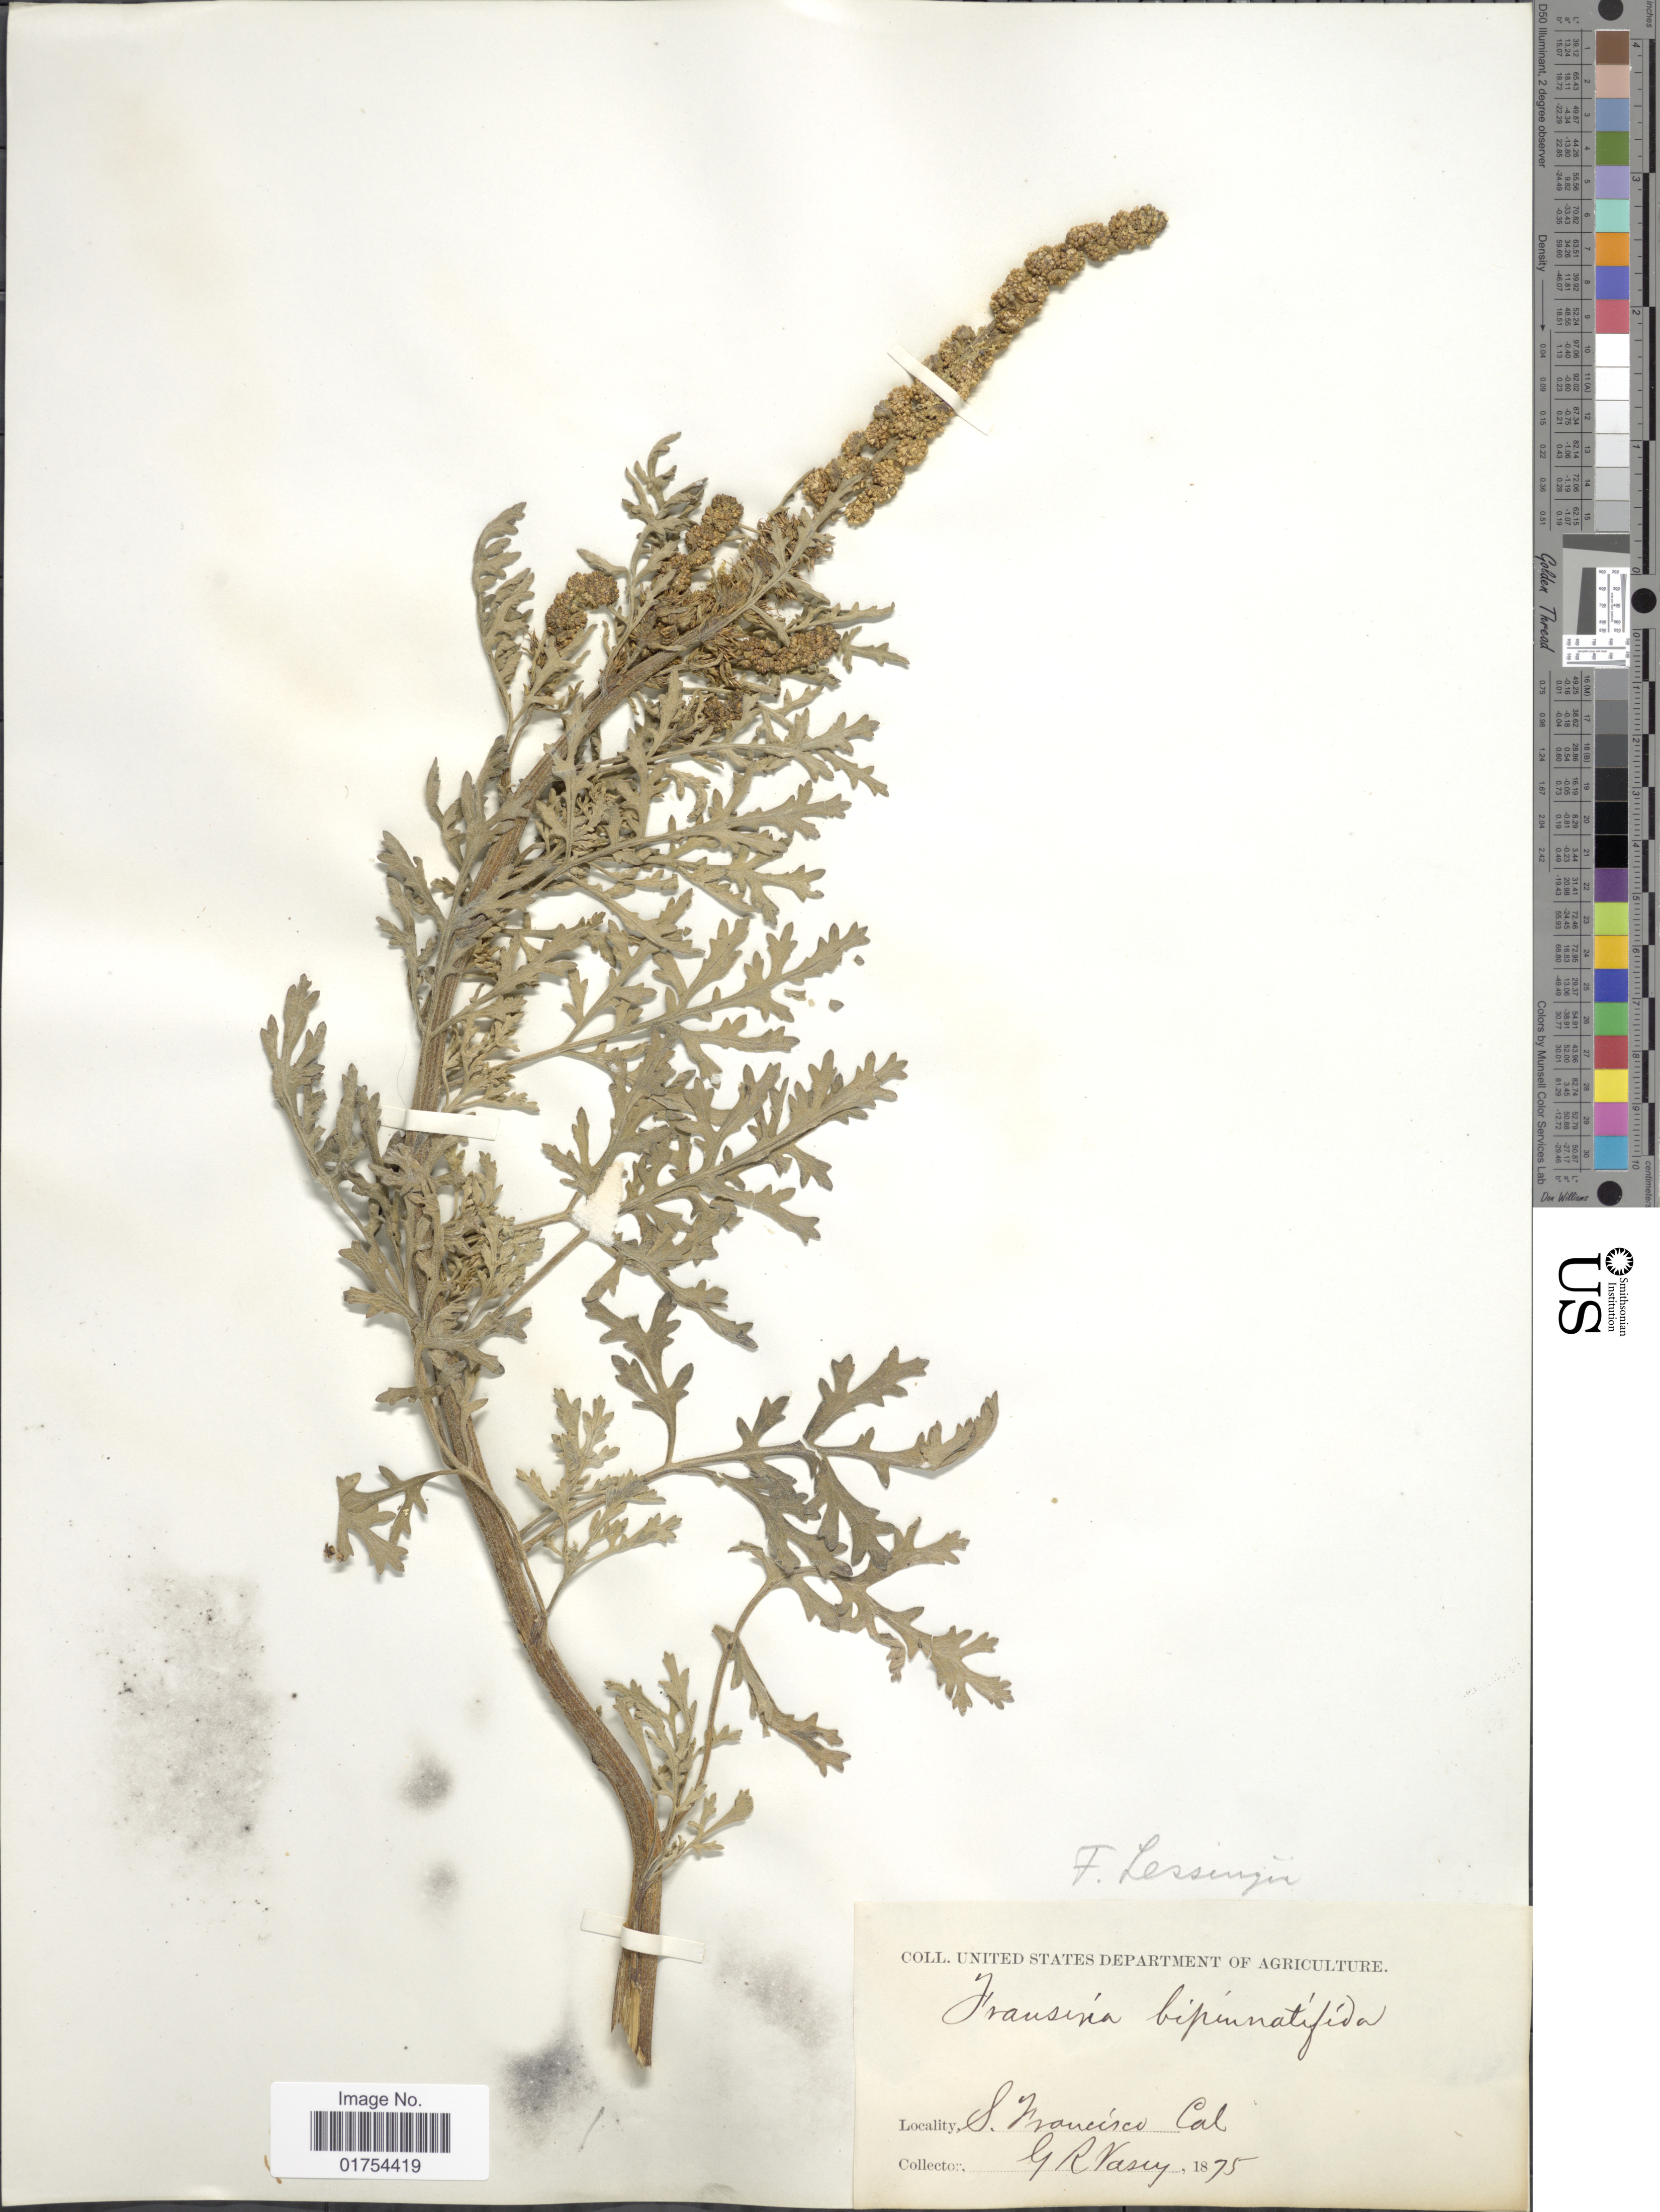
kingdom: Plantae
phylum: Tracheophyta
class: Magnoliopsida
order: Asterales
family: Asteraceae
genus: Franseria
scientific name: Franseria bipinnatifida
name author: (A. Gray) A. Gray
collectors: G. R. Vasey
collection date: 1875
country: United States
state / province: California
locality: S. Francisco